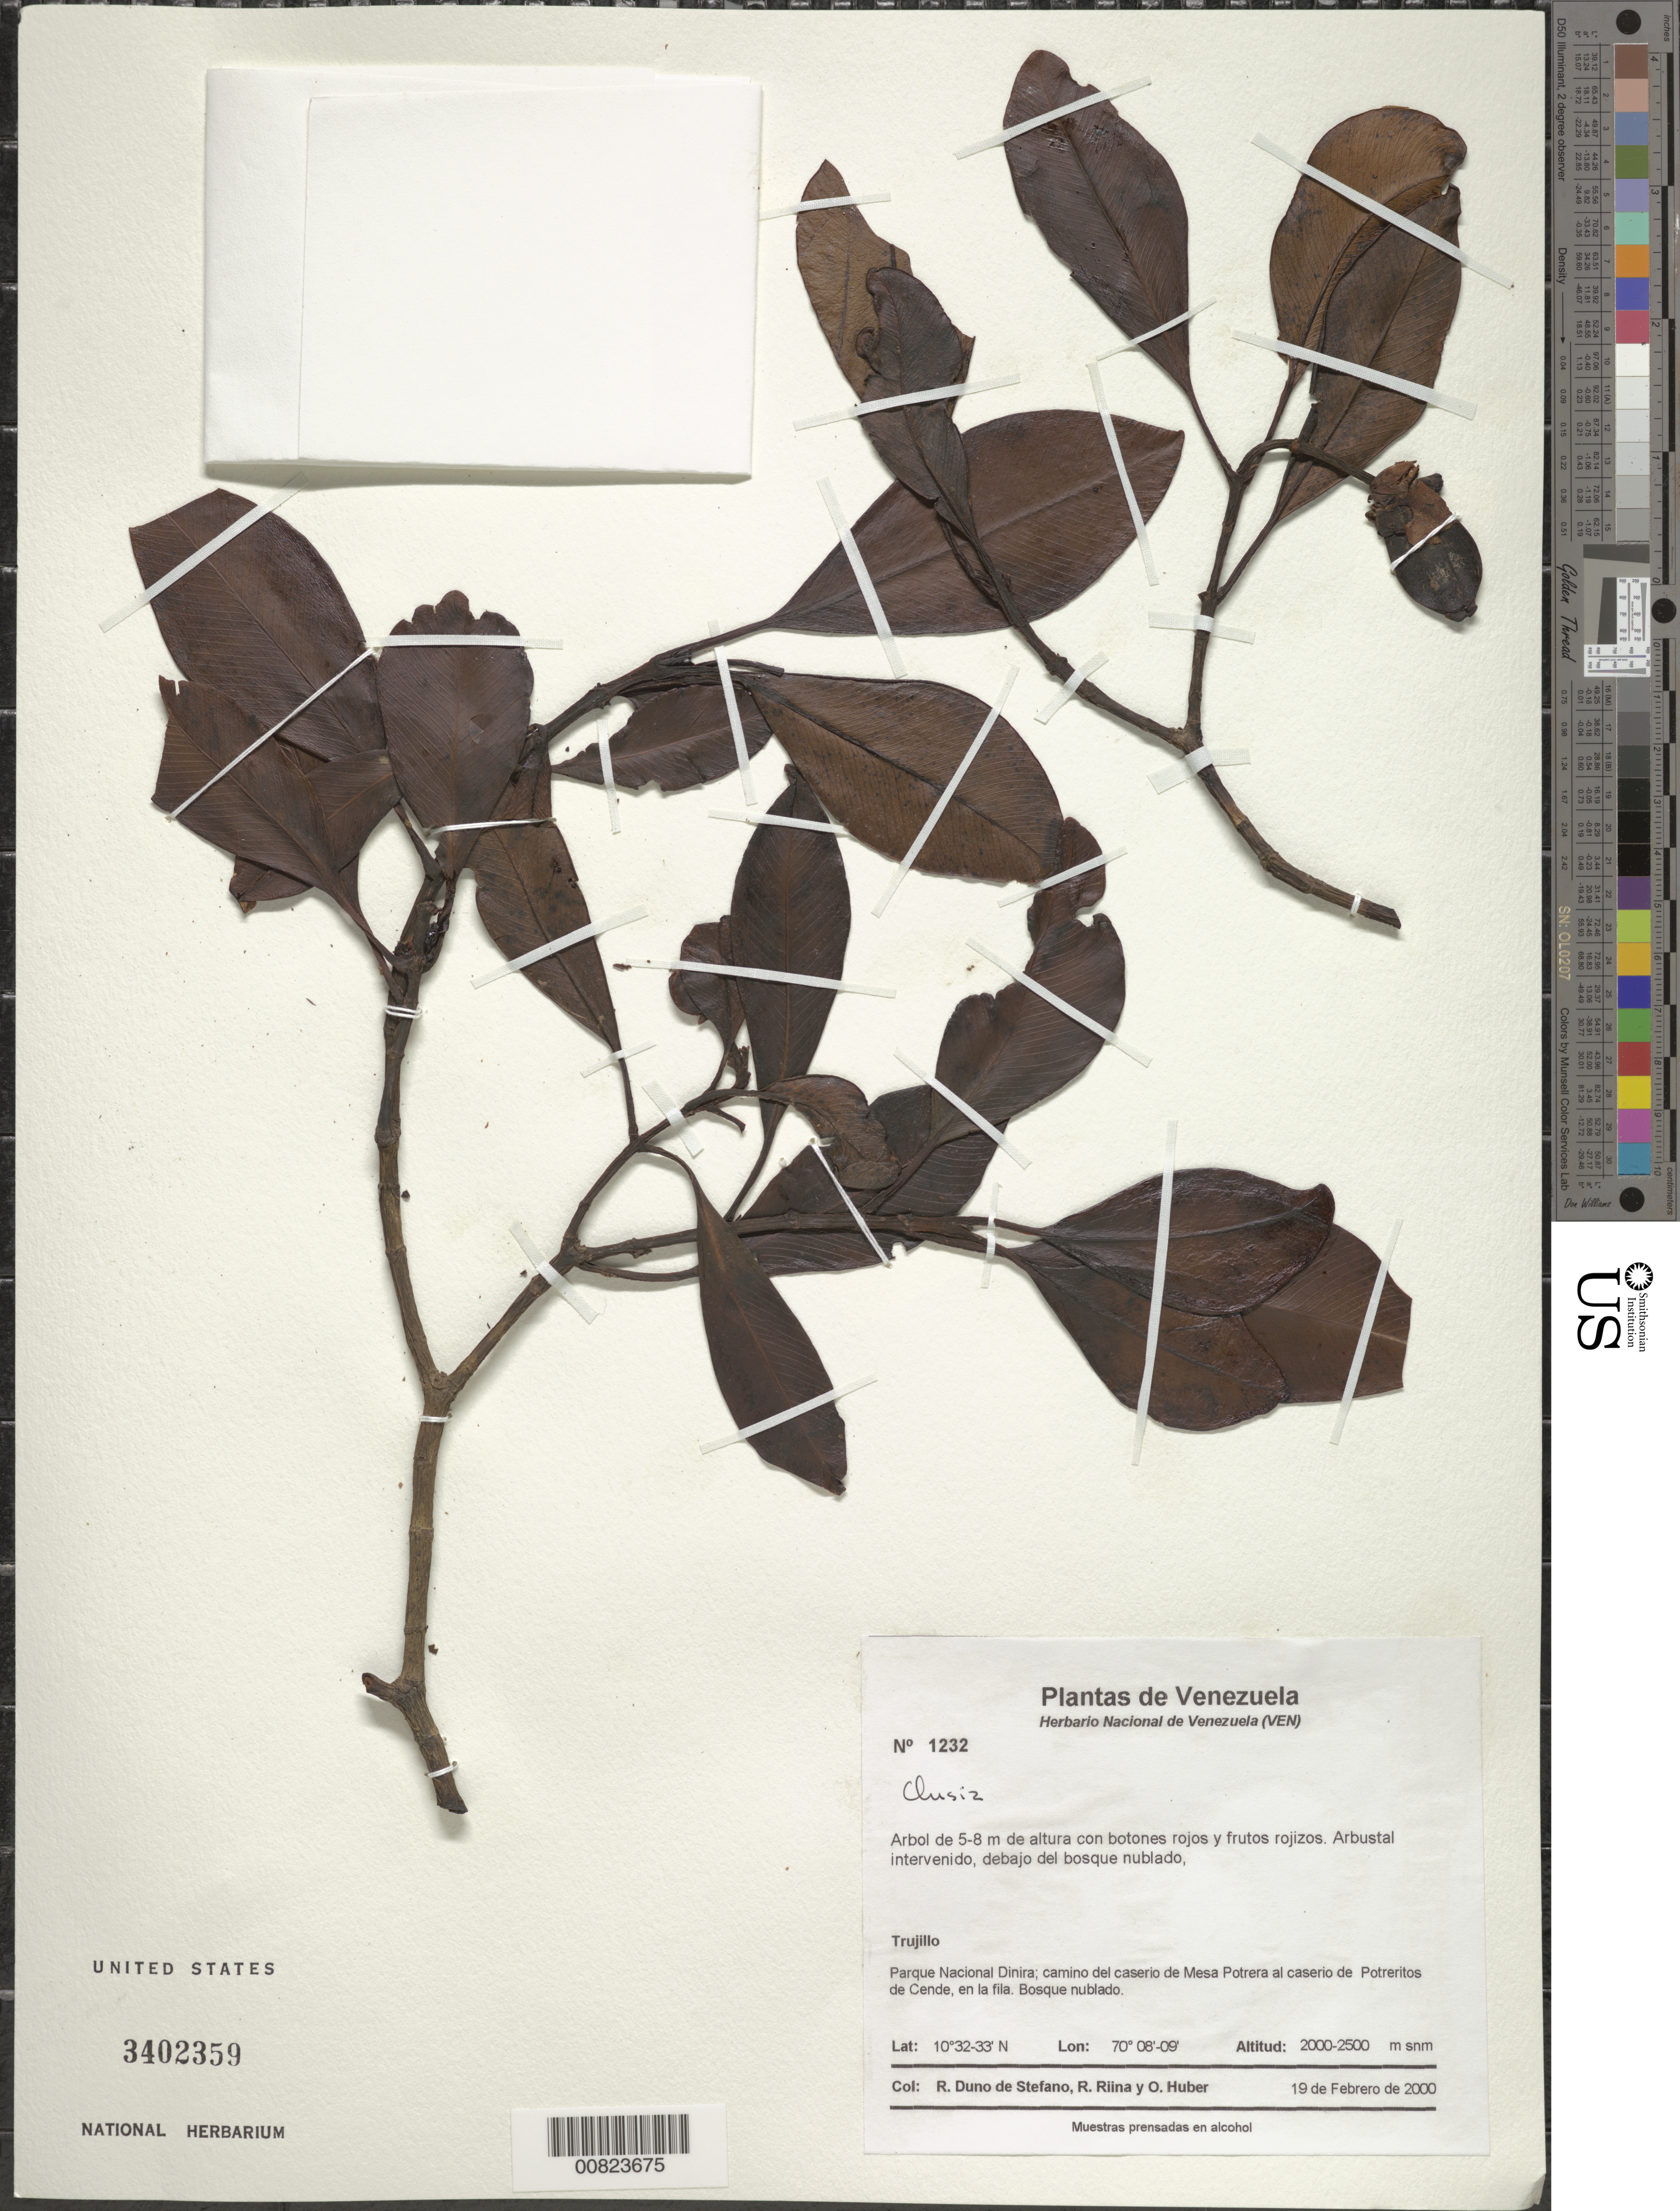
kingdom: Plantae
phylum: Tracheophyta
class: Magnoliopsida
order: Malpighiales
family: Clusiaceae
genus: Clusia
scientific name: Clusia sp.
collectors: R. Duno de Stefano, R. Riina & O. Huber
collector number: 1232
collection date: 2000-02-19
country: Venezuela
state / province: Trujillo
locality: Parque Nacional Dinira; camino del caserio de Mesa Potrera al caserio de Potreritos de Cende, en la fila.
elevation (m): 2000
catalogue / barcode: US 3402359